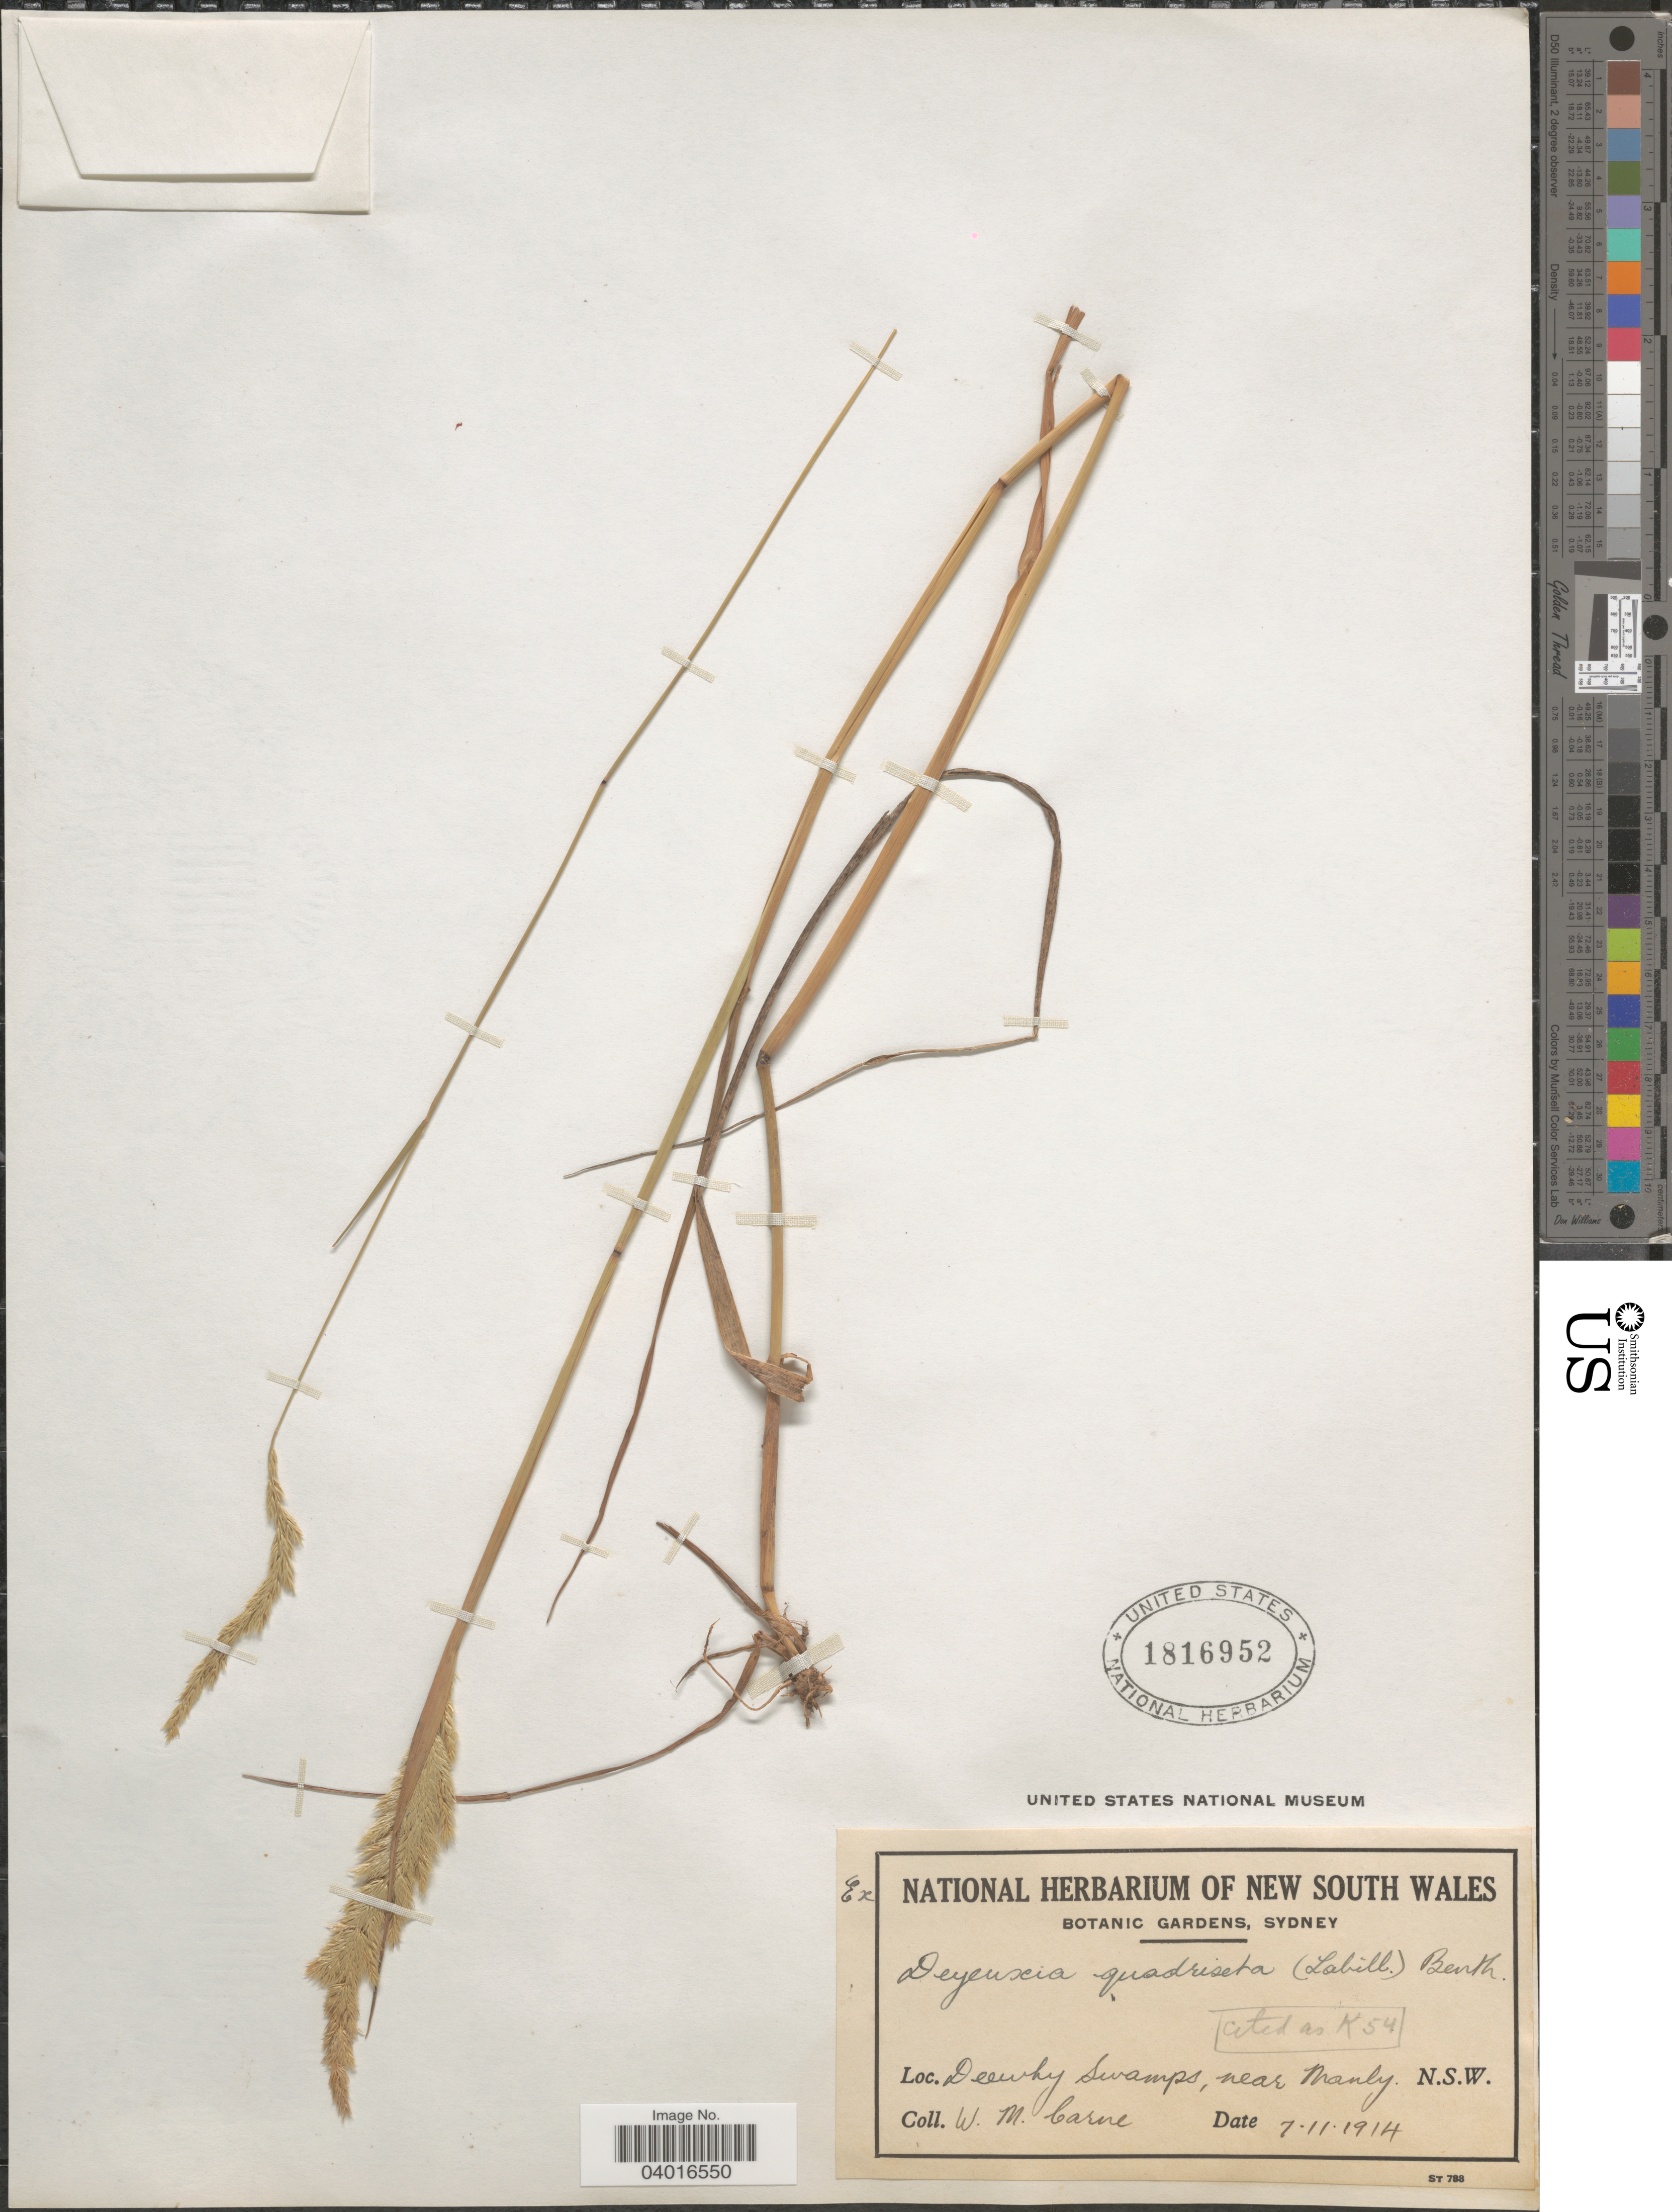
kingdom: Plantae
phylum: Tracheophyta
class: Liliopsida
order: Poales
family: Poaceae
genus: Dichelachne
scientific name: Dichelachne quadriseta ined.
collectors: W. Carne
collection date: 1914-11-07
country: Australia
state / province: New South Wales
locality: Deewhy Swamps, near Manly.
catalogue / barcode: US 1816952